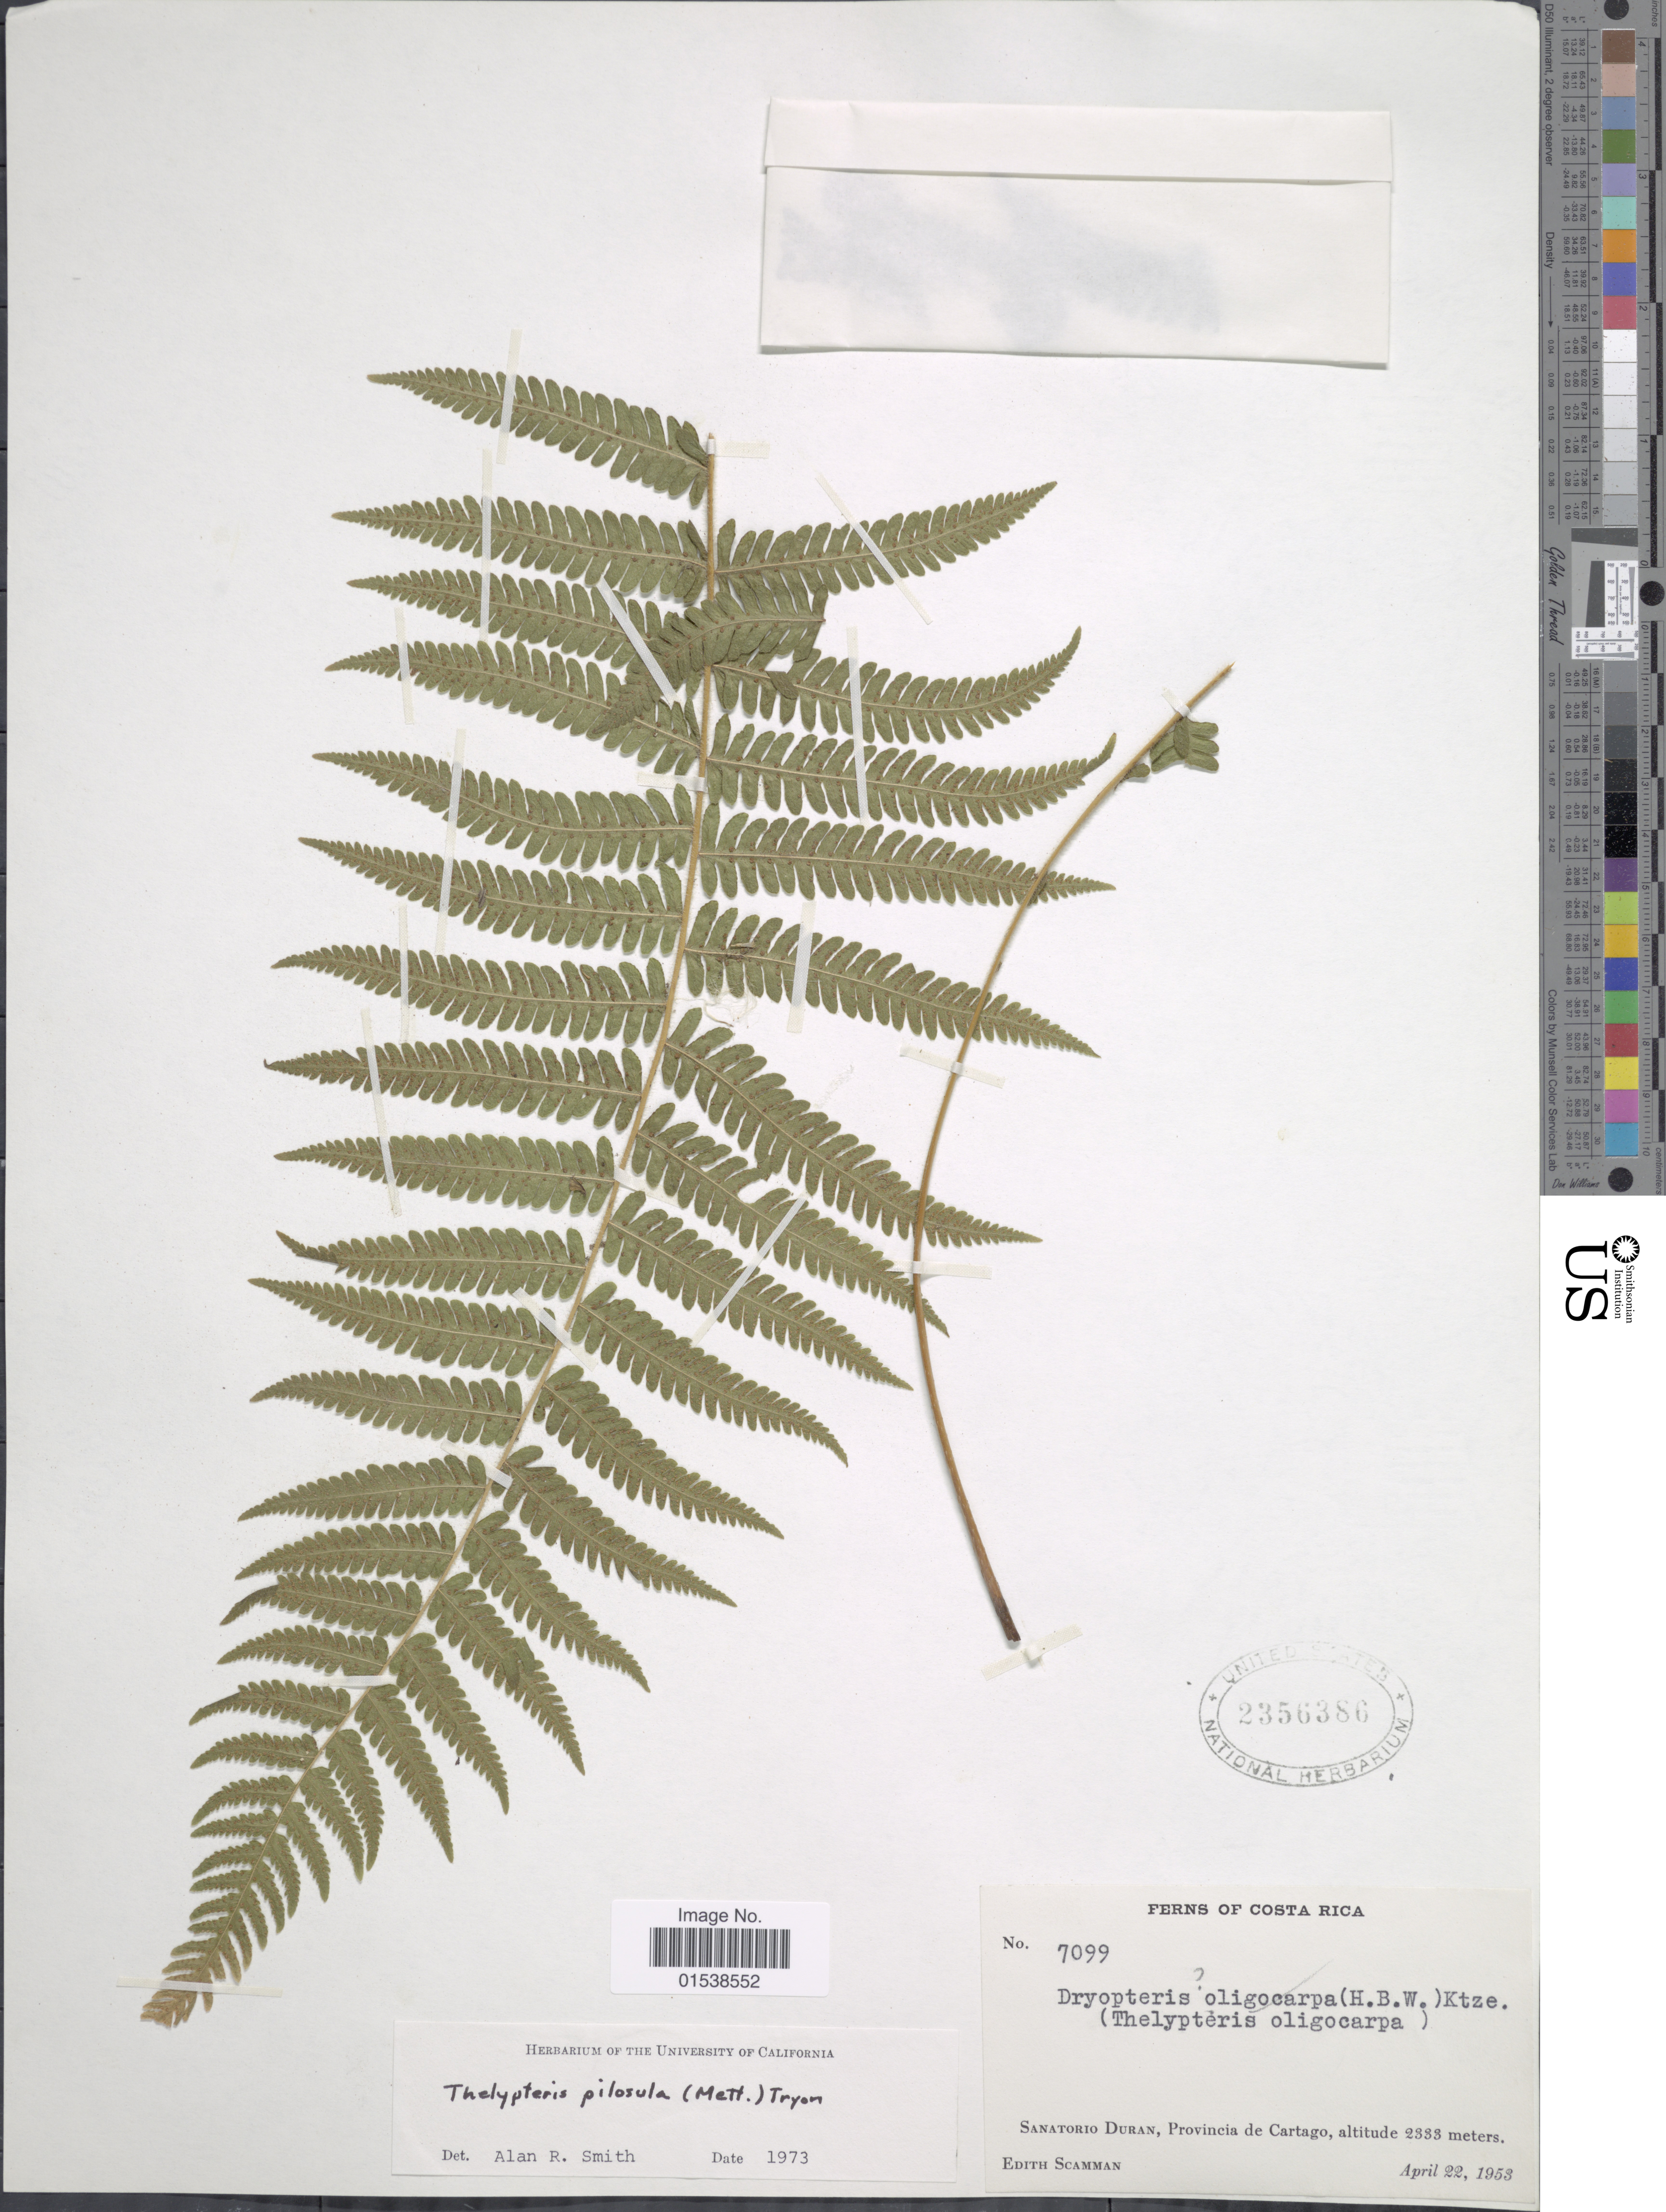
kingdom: Plantae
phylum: Tracheophyta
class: Polypodiopsida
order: Polypodiales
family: Thelypteridaceae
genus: Amauropelta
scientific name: Amauropelta pilosula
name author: (Klotzsch & H. Karst.) Á. Löve & D. Löve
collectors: E. Scamman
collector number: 7099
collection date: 1953-04-22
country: Costa Rica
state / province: Cartago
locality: Sanatorio Duran, Provincia de Cartago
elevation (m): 2333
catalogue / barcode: US 2356386